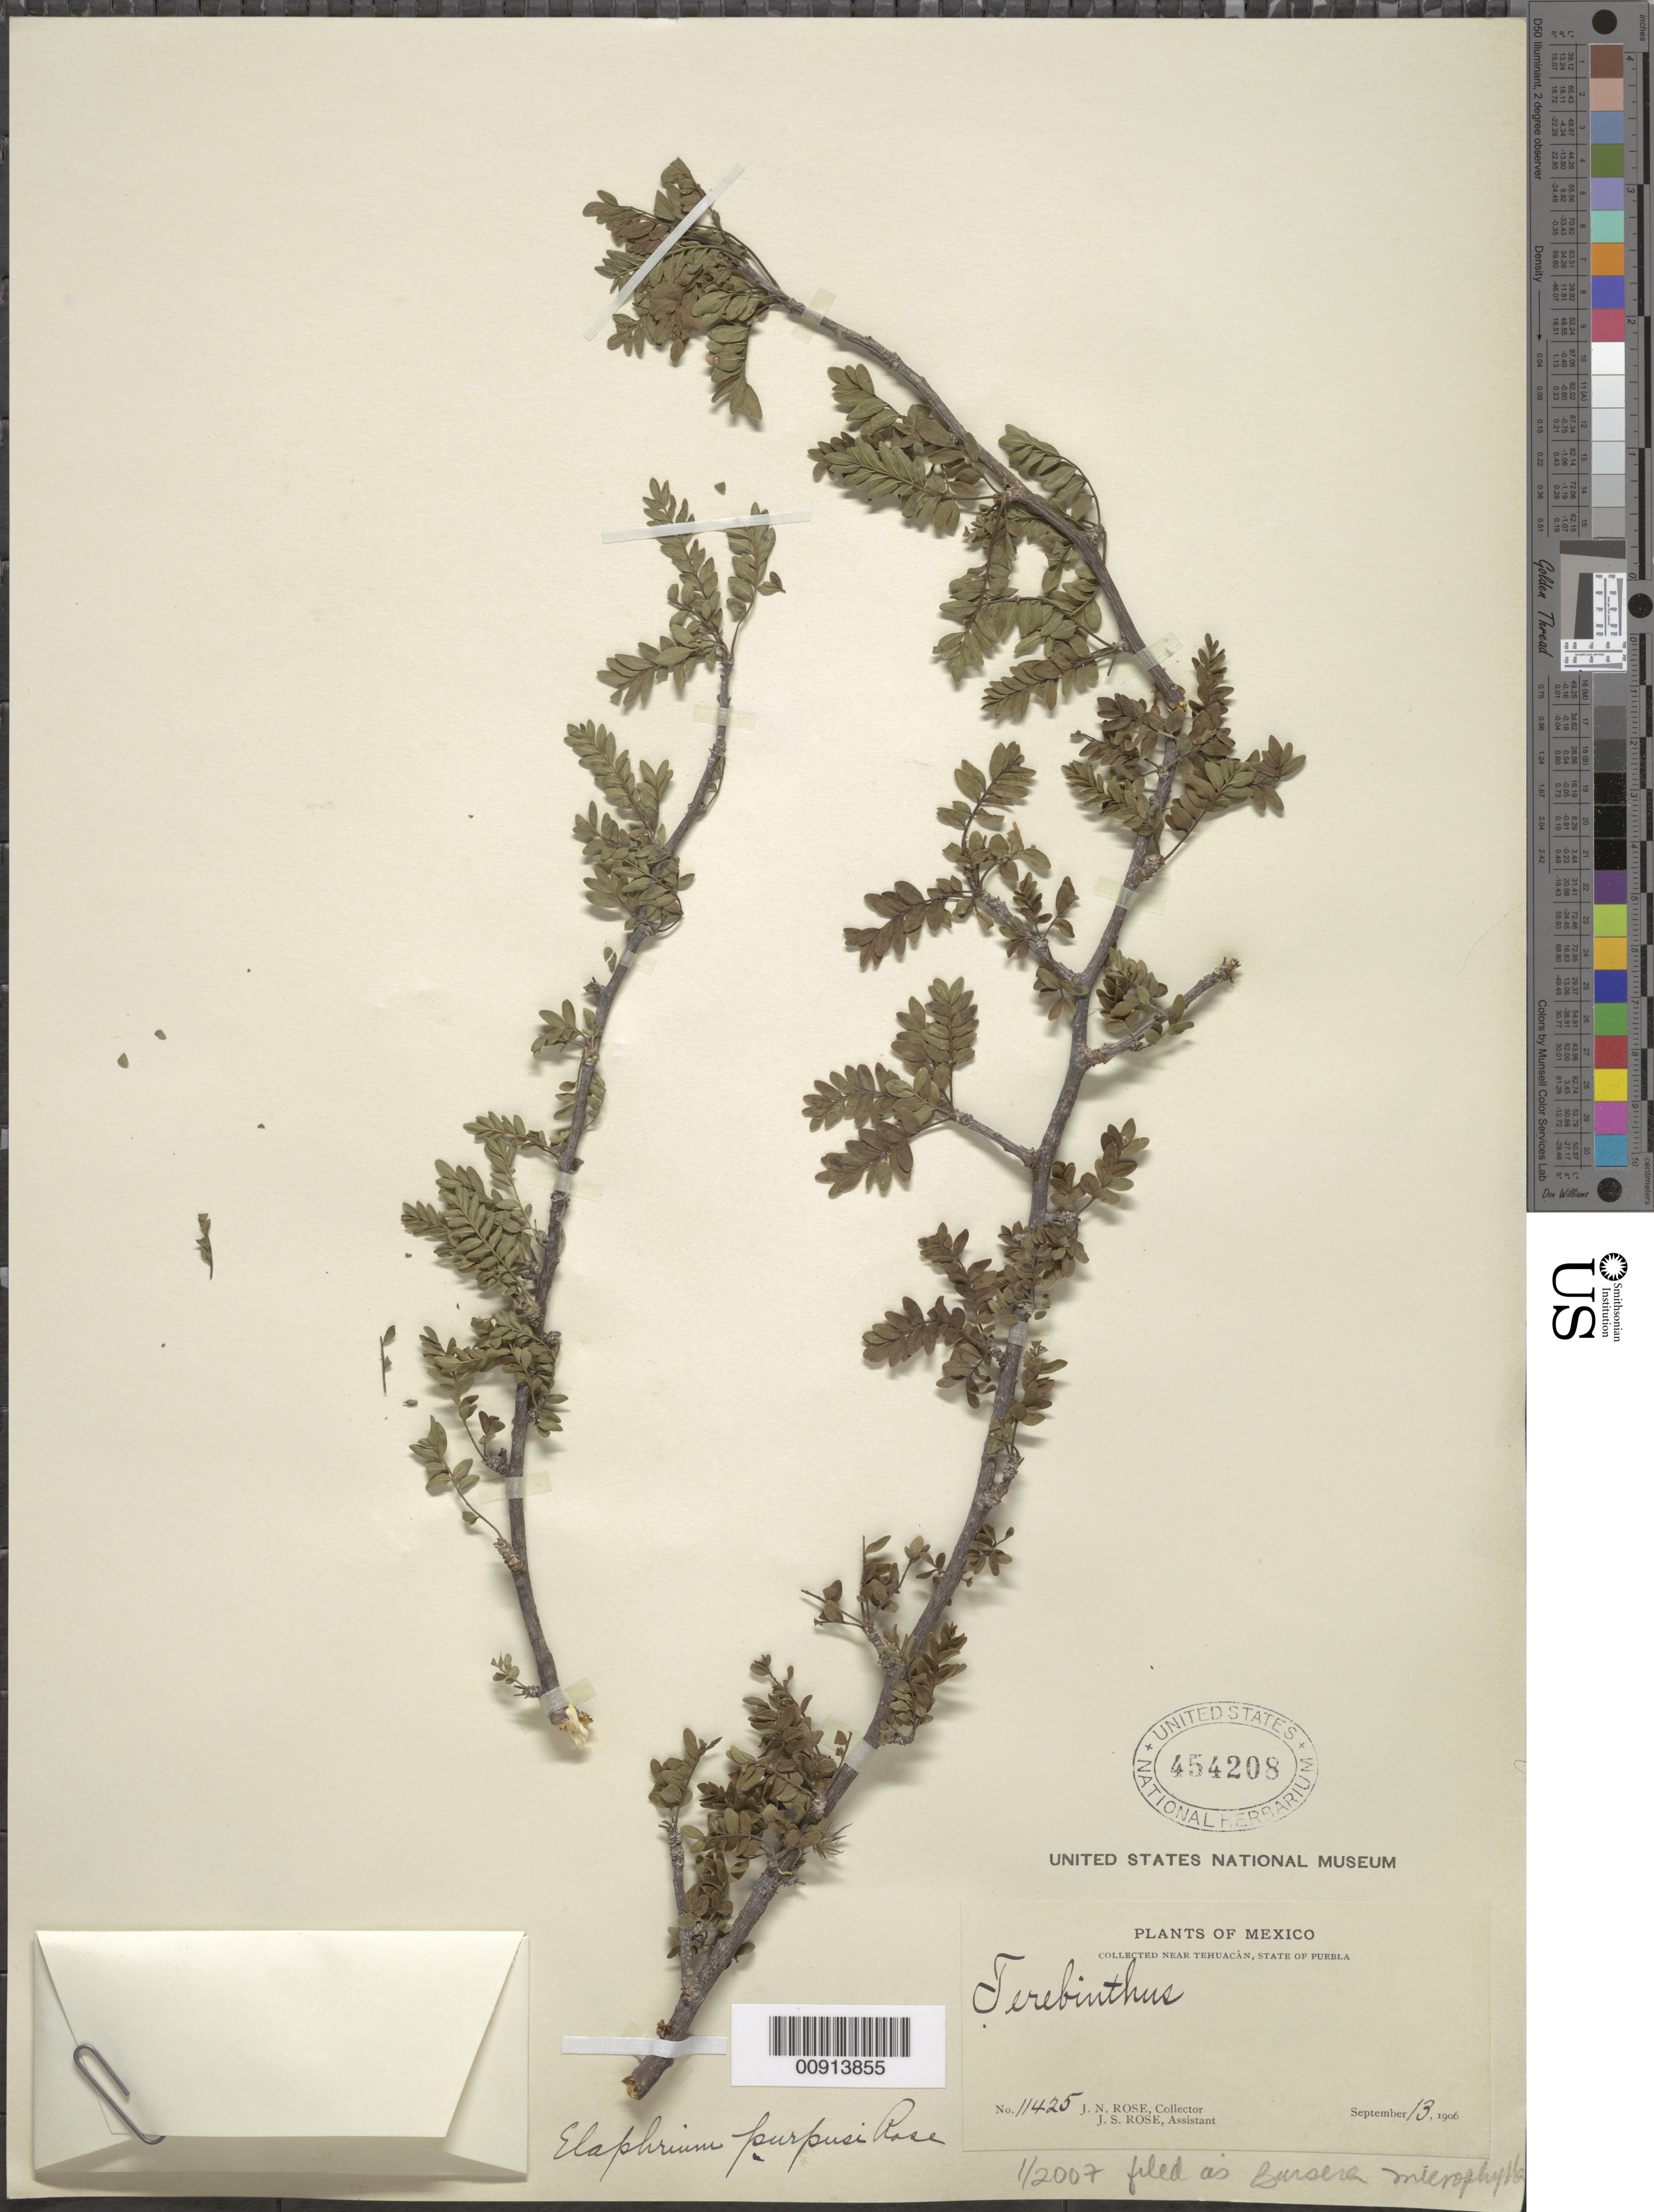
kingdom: Plantae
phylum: Tracheophyta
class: Magnoliopsida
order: Sapindales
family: Burseraceae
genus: Bursera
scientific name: Bursera microphylla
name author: A. Gray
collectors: J. N. Rose & J. S. Rose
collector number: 11425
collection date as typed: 13 Sep 1906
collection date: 1906-09-13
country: Mexico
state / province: Puebla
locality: Near Tehuacán, State of Puebla.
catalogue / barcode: US 454208